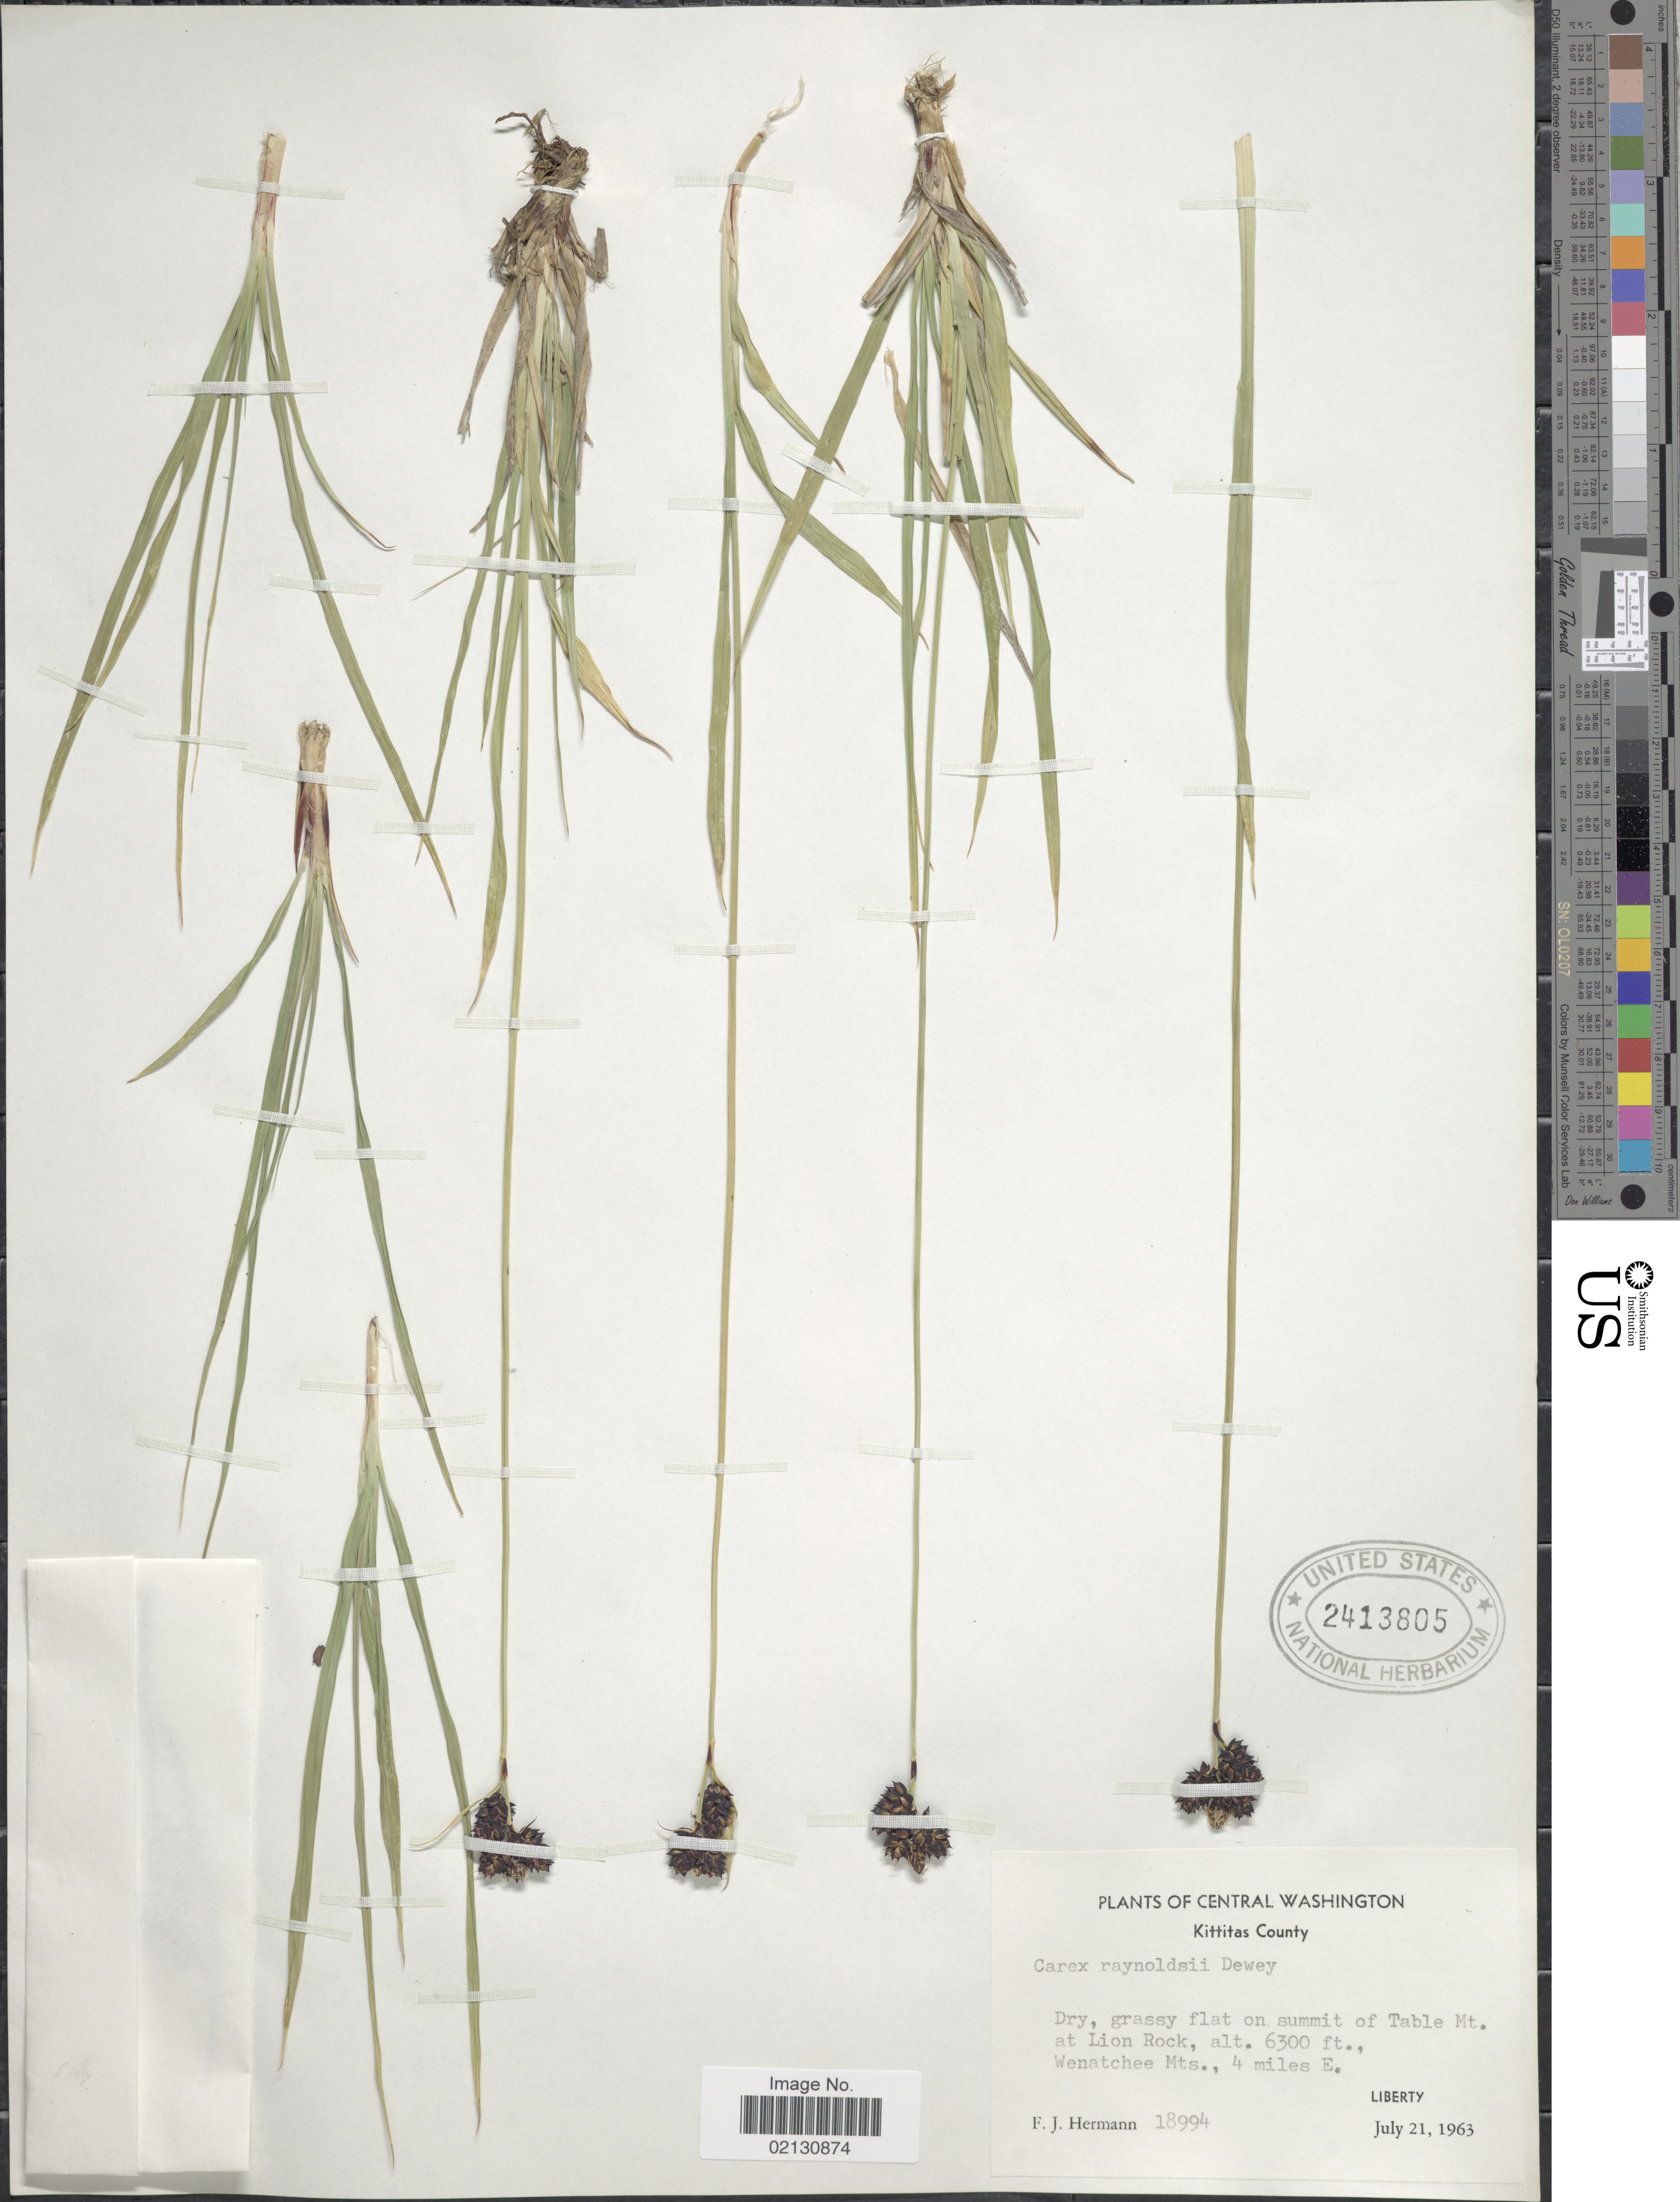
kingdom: Plantae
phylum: Tracheophyta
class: Liliopsida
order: Poales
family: Cyperaceae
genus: Carex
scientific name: Carex raynoldsii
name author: Dewey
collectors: F. J. Hermann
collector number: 18994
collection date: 1963-07-21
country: United States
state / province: Washington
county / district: Kittitas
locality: Central Washington. Kittitas County. summit of Table Mt. at Lion Rock, Wenatchee Mts., 4 miles E. Liberty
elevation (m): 1920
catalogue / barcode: US 2413805